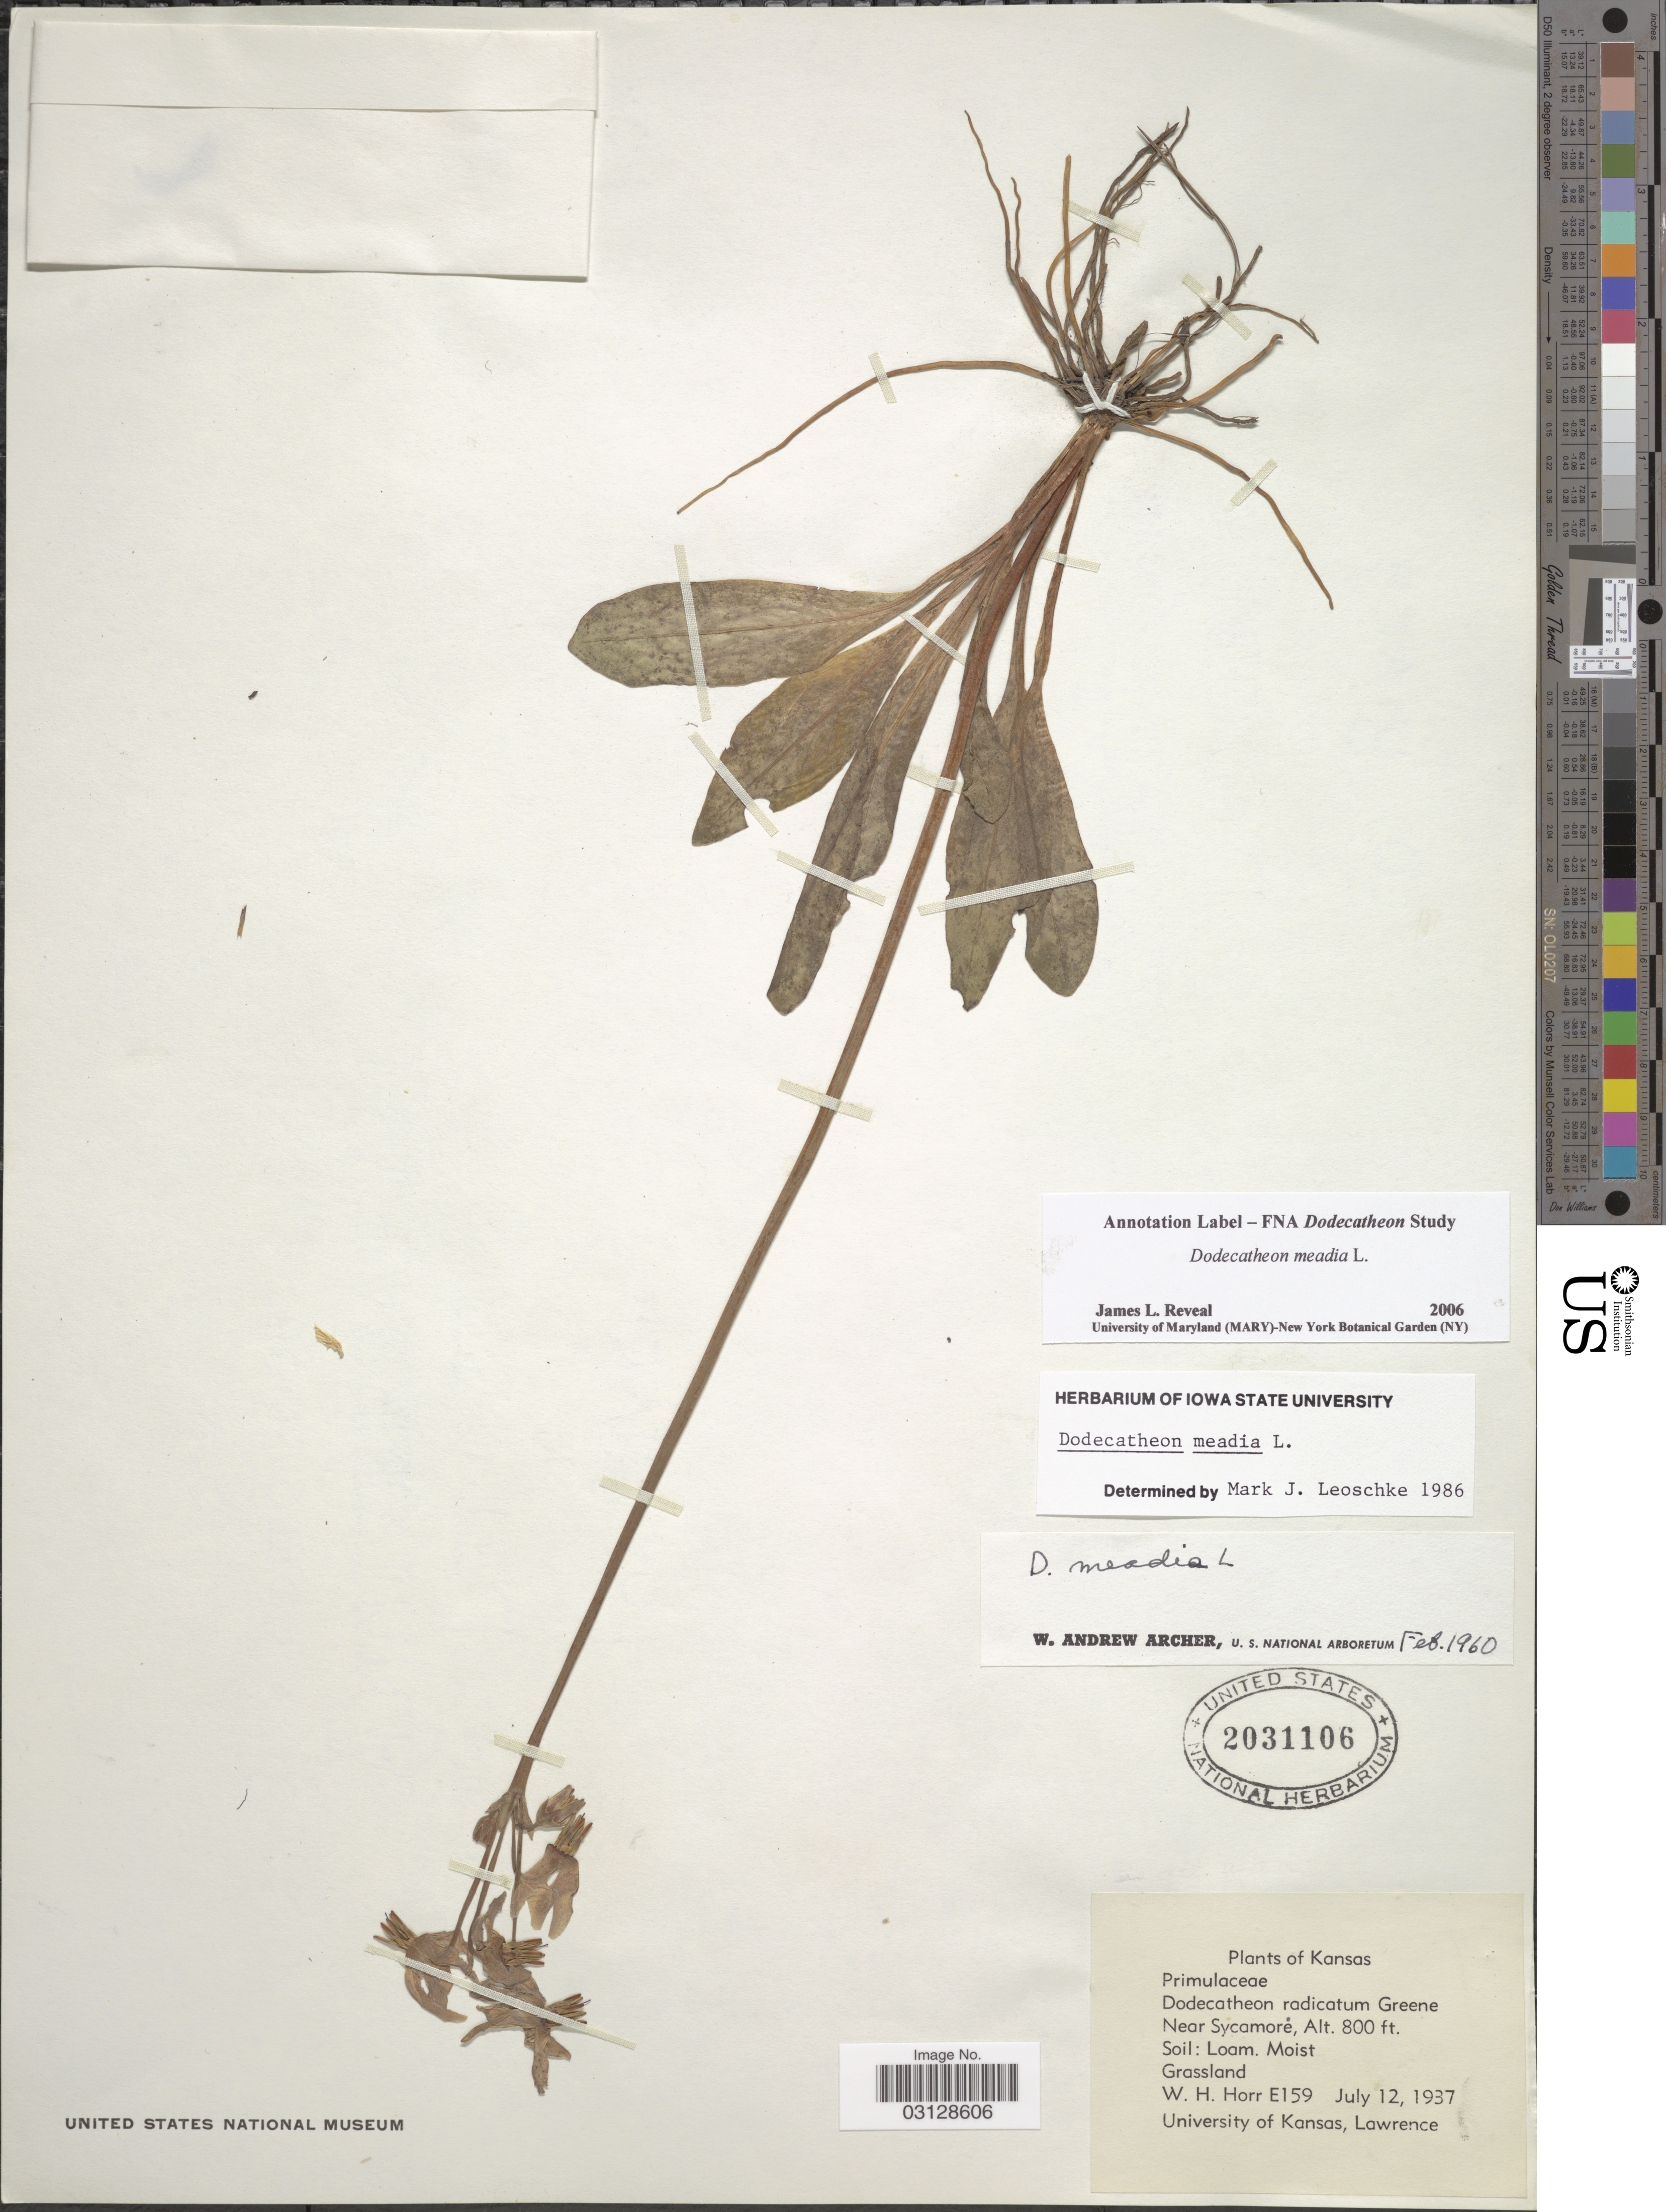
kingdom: Plantae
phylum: Tracheophyta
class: Magnoliopsida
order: Ericales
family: Primulaceae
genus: Dodecatheon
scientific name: Dodecatheon meadia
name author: L.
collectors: W. H. Horr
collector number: E159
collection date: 1937-07-12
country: United States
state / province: Kansas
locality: Near Sycamore.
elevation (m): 244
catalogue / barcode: US 2031106